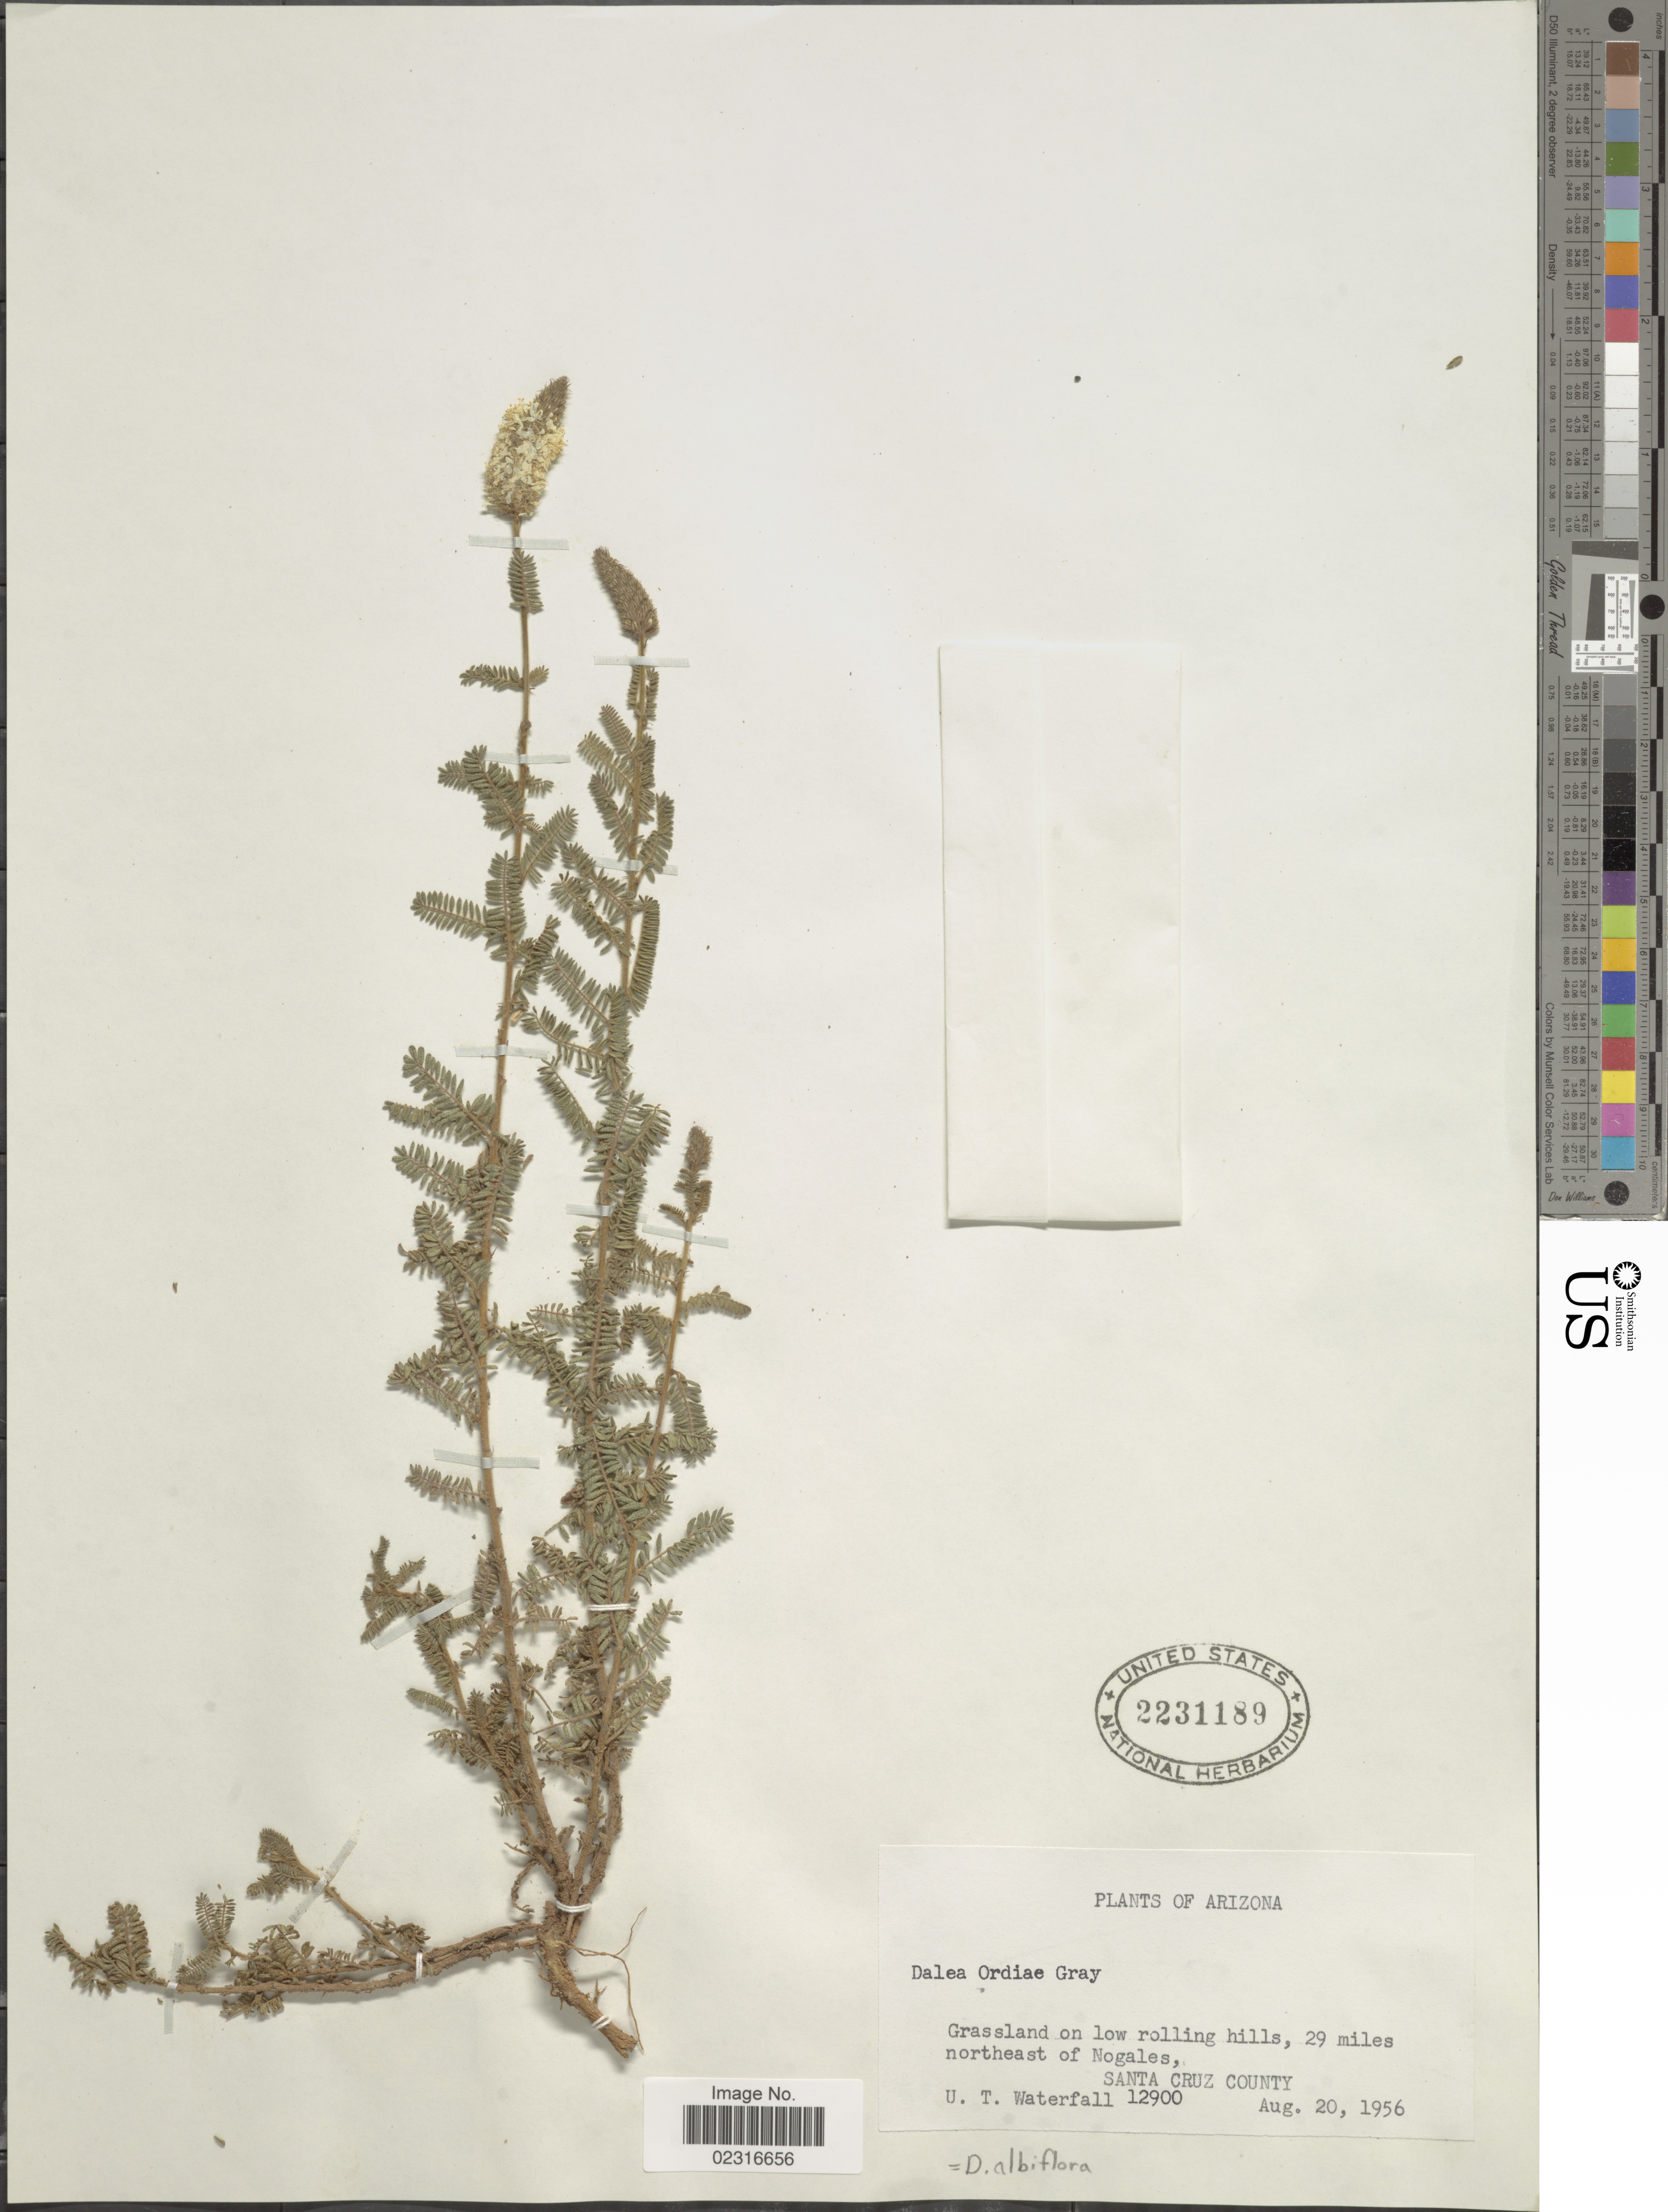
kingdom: Plantae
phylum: Tracheophyta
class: Magnoliopsida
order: Fabales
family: Fabaceae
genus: Dalea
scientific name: Dalea albiflora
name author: A. Gray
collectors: U. T. Waterfall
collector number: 12900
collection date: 1956-08-20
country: United States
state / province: Arizona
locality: Grassland on low rolling hills, 29 miles northeast of Nogales, Santa Cruz County.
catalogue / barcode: US 2231189